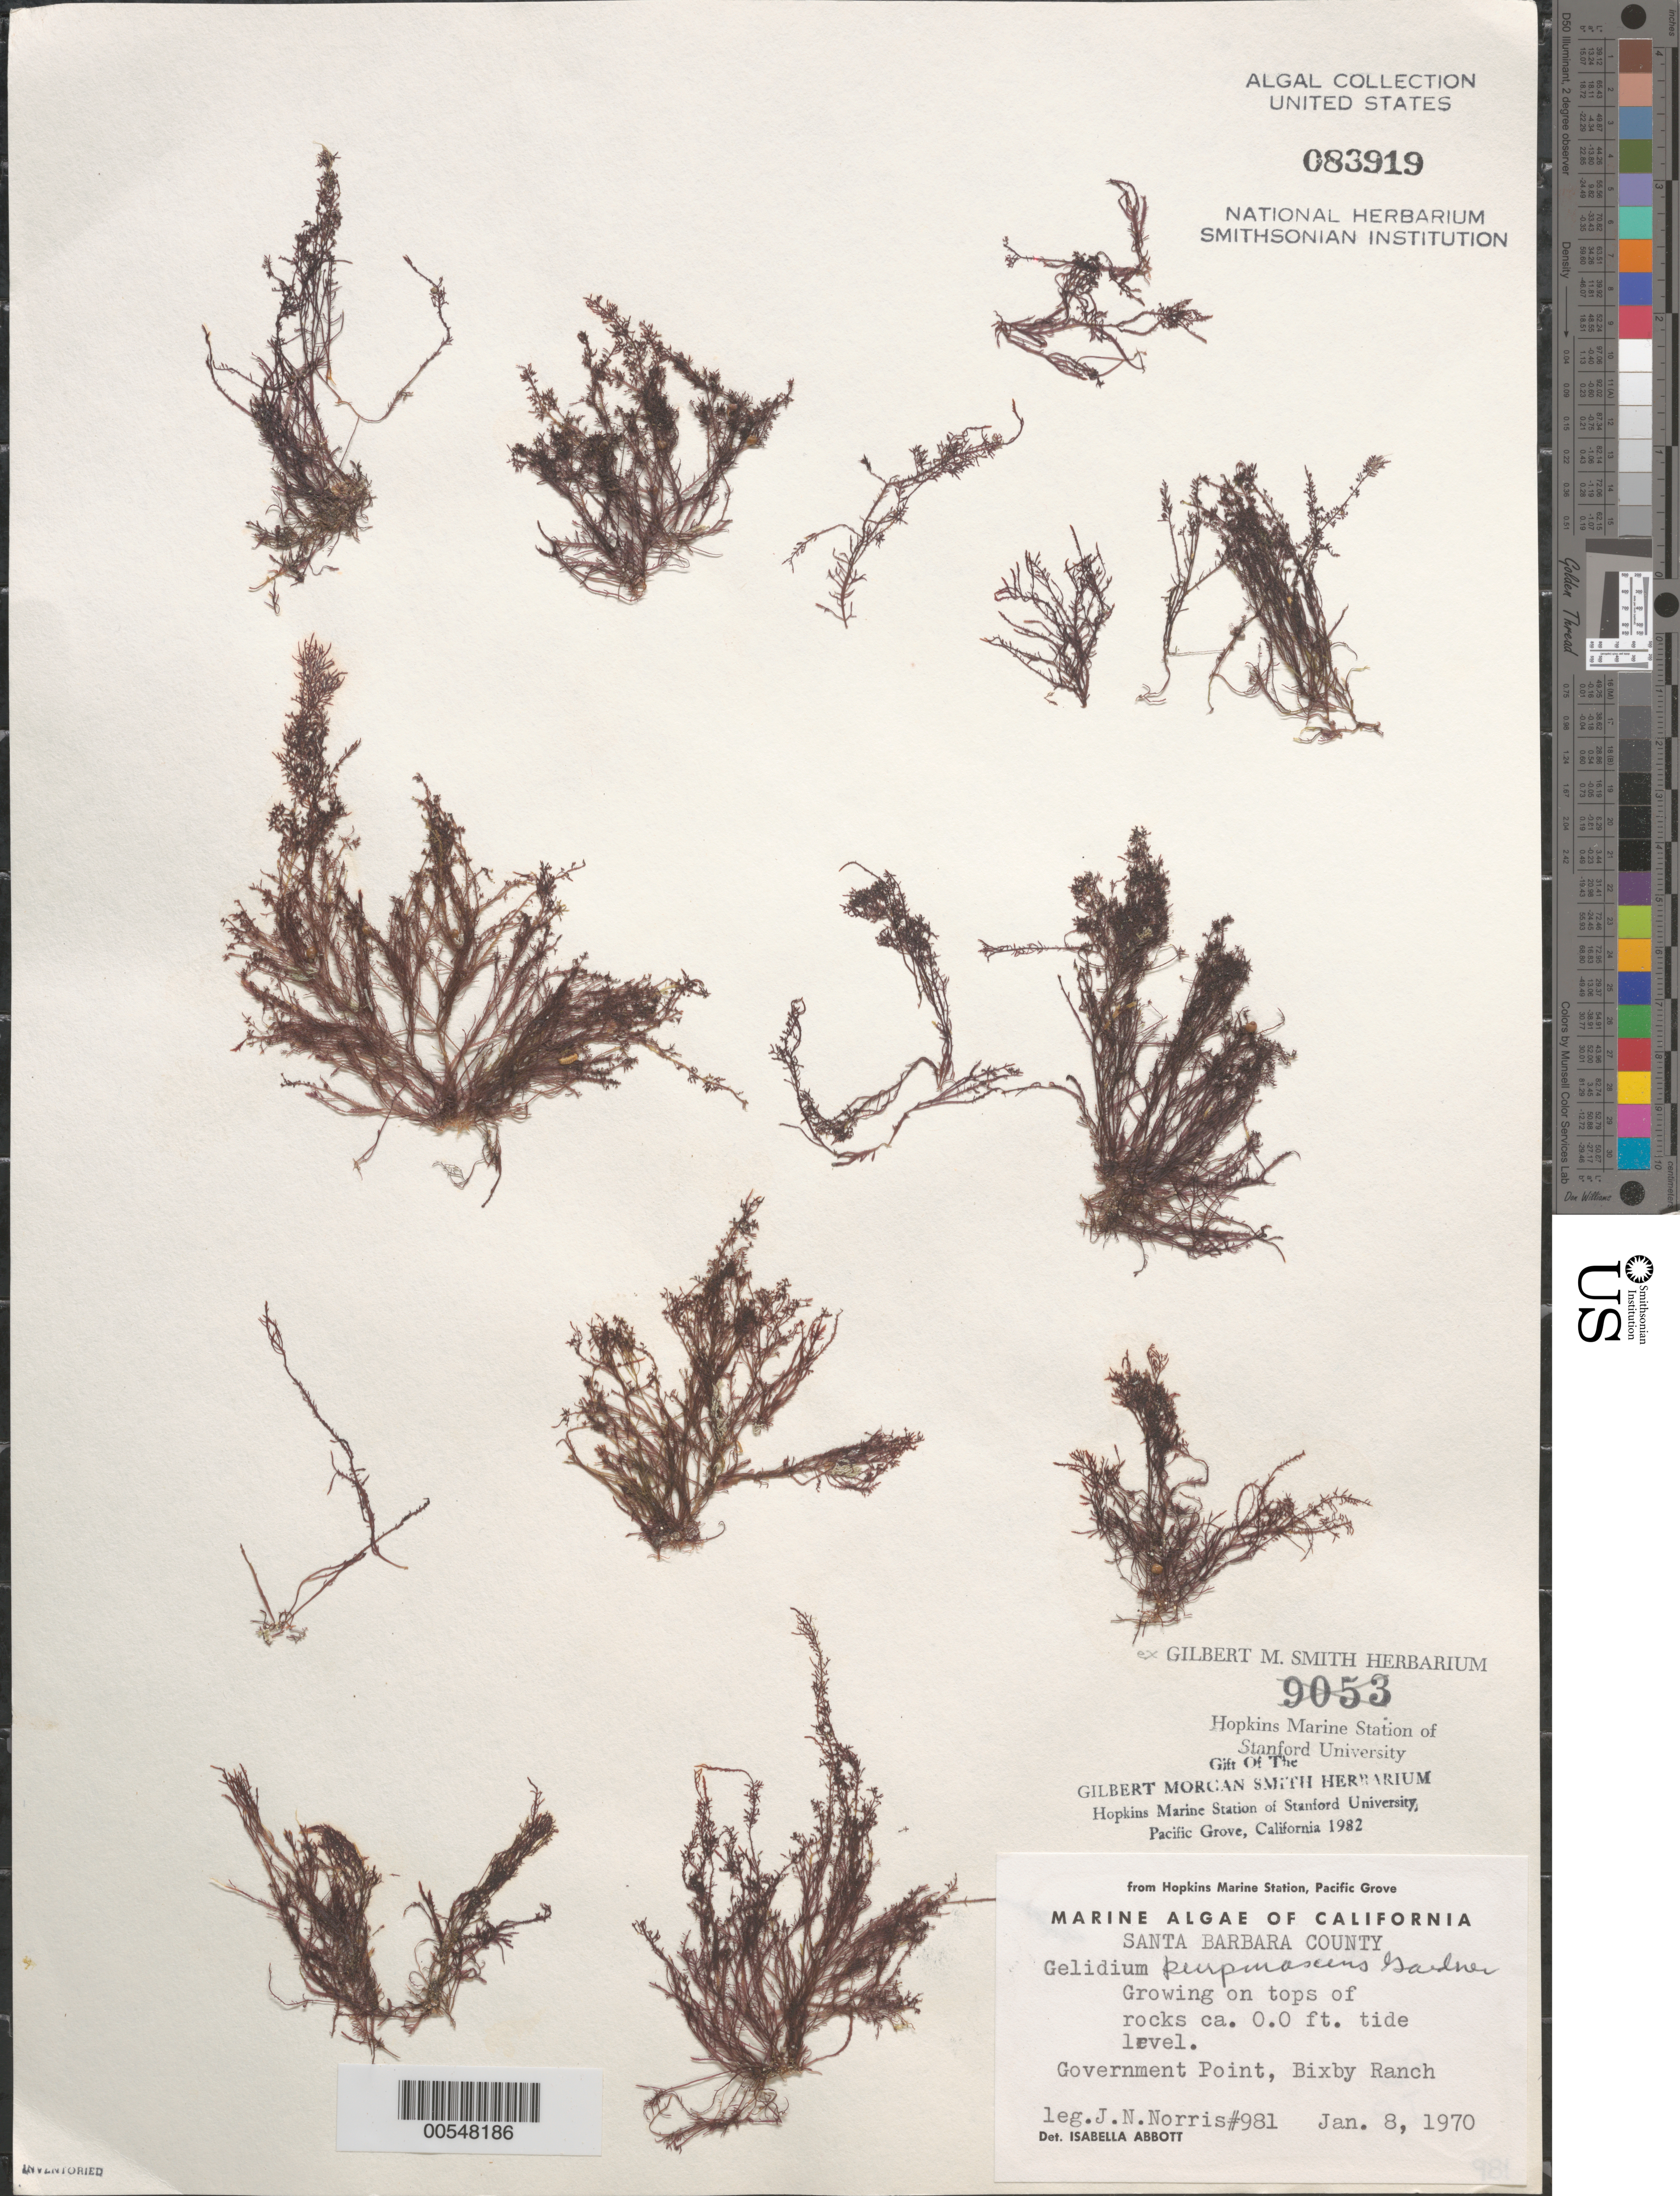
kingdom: Plantae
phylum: Rhodophyta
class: Florideophyceae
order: Gelidiales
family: Gelidiaceae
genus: Gelidium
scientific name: Gelidium purpurascens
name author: N.L. Gardner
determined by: Abbott, Isabella A.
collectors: J. N. Norris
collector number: JN-981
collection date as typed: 08 Jan 1970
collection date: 1970-01-08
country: United States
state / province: California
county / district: Santa Barbara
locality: Government Point, Bixby Ranch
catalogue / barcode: US 83919